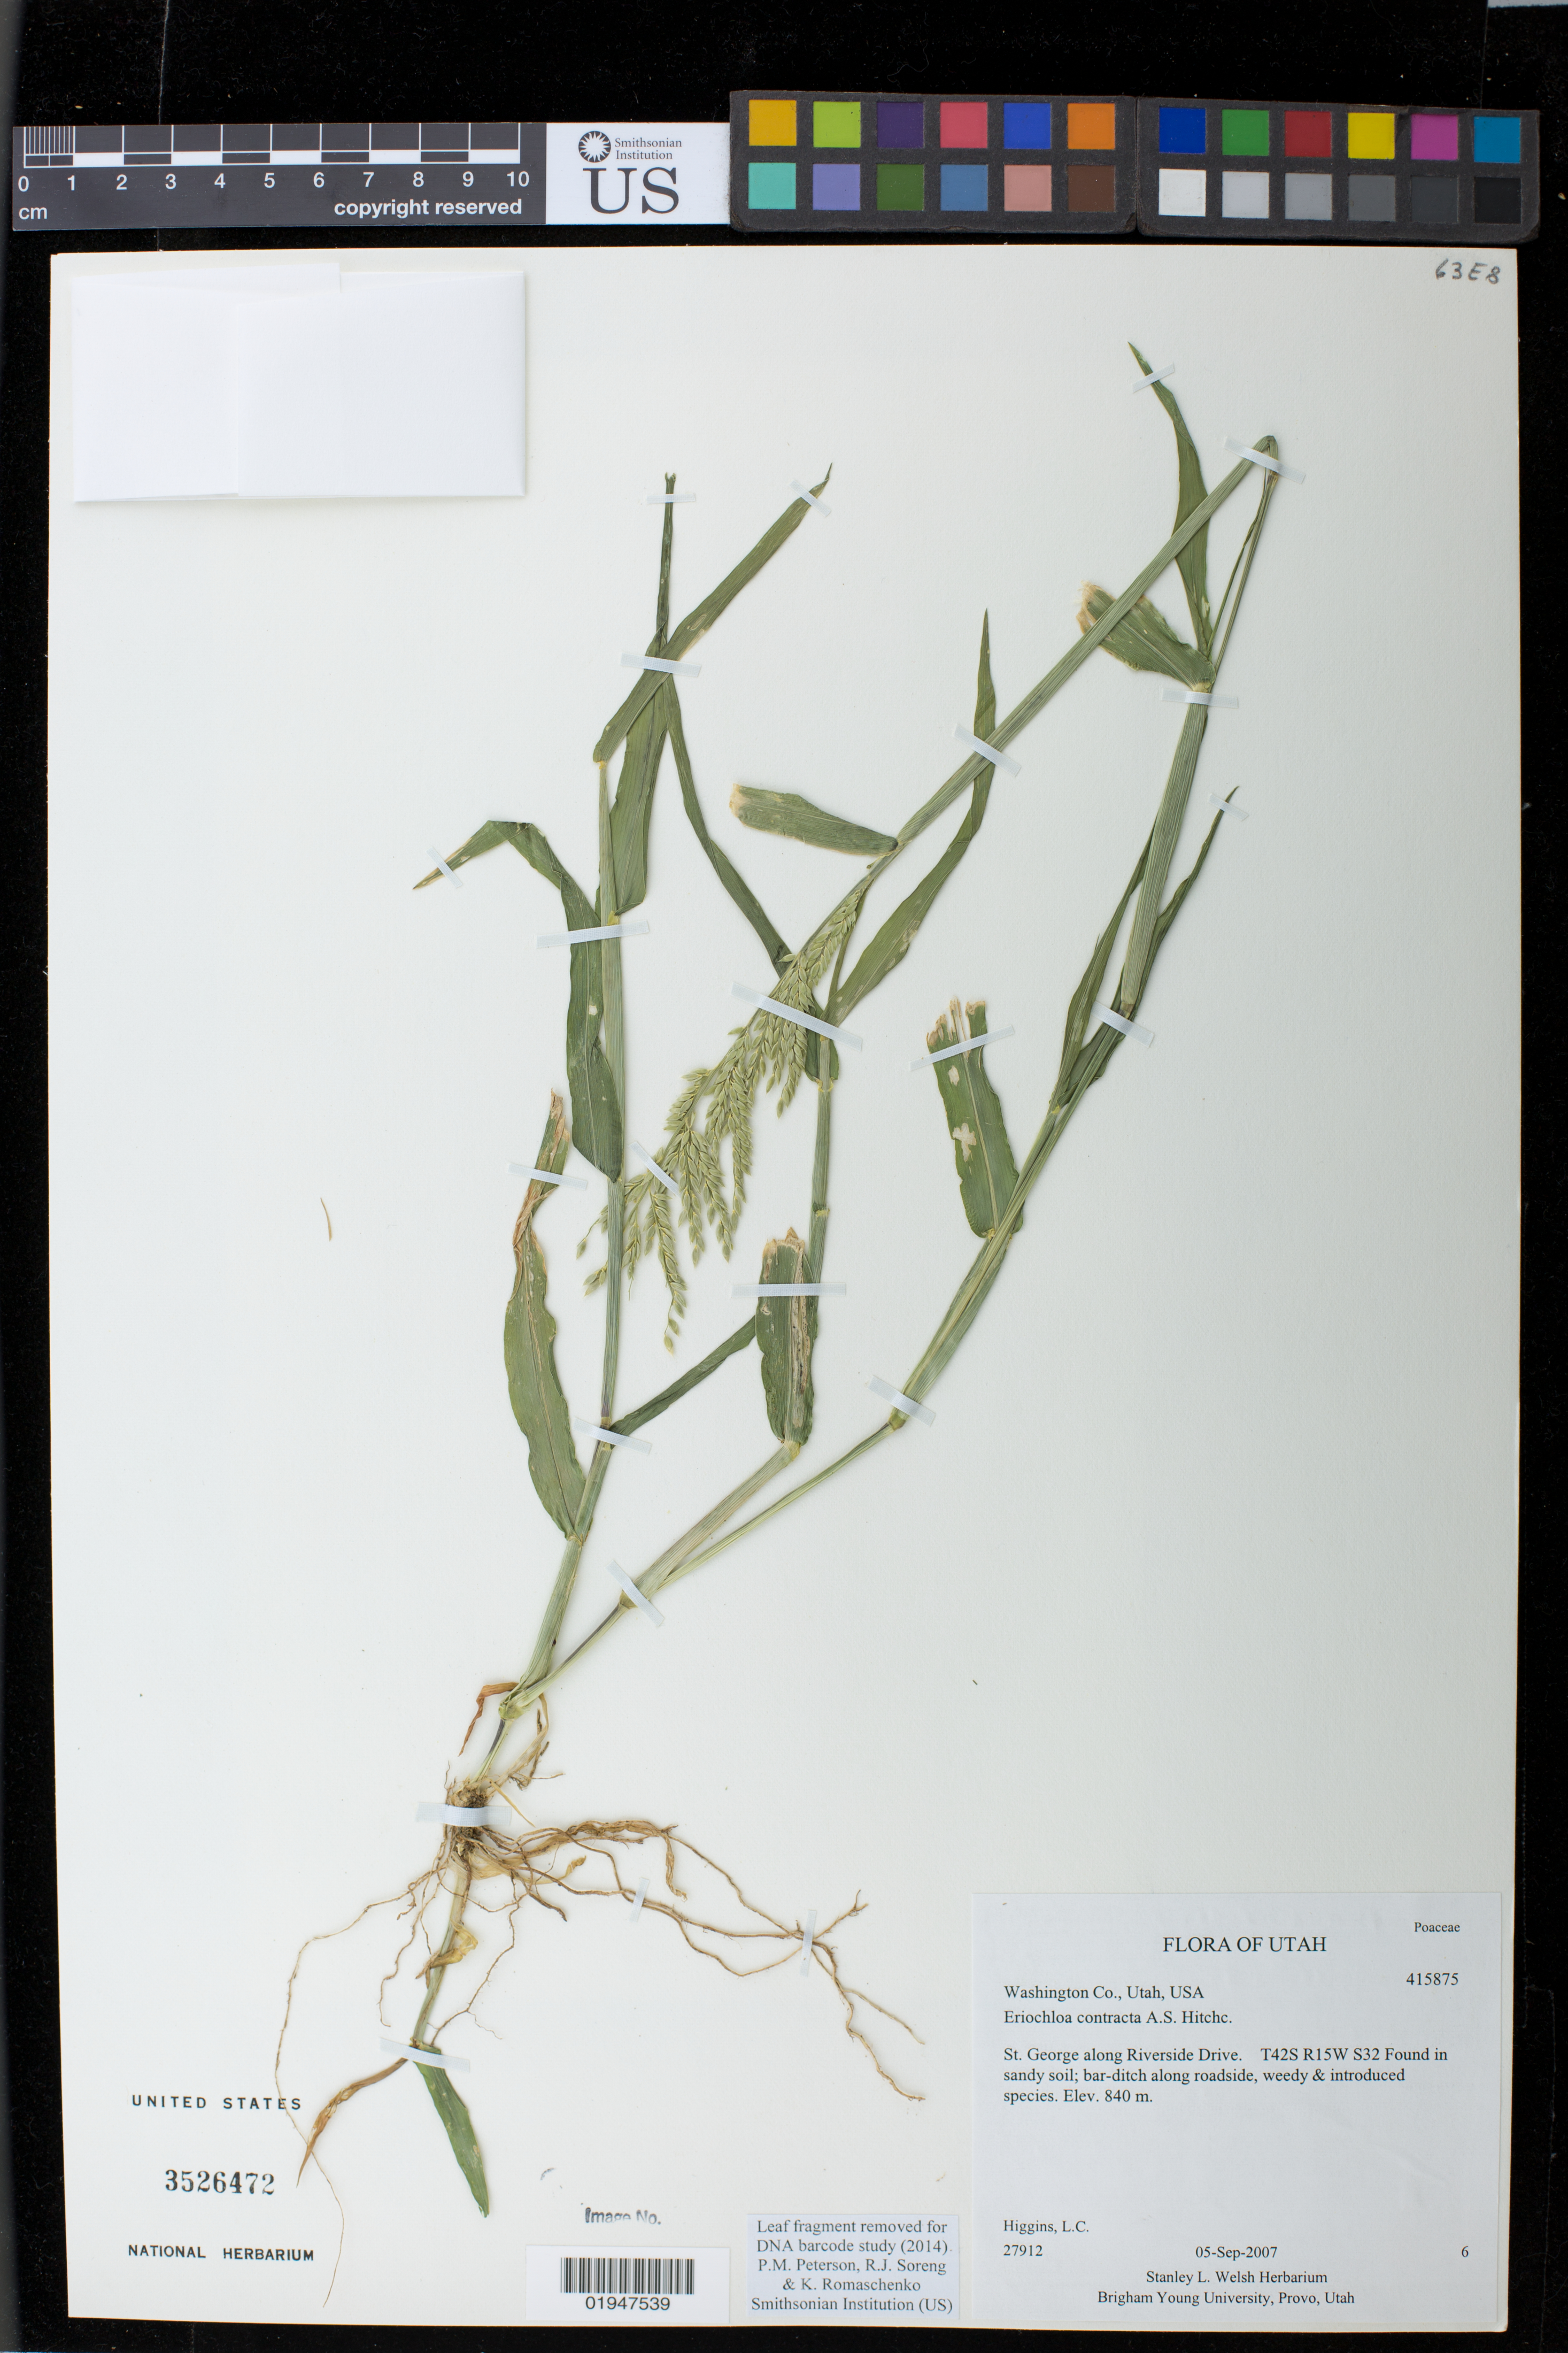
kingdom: Plantae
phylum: Tracheophyta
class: Liliopsida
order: Poales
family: Poaceae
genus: Eriochloa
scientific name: Eriochloa contracta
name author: Hitchc.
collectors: L. Higgins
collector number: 27912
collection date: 2007-09-05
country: United States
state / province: Utah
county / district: Washington County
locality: St. George along Riverside Drive. T42S R15W S32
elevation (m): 840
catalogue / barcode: US 3526472